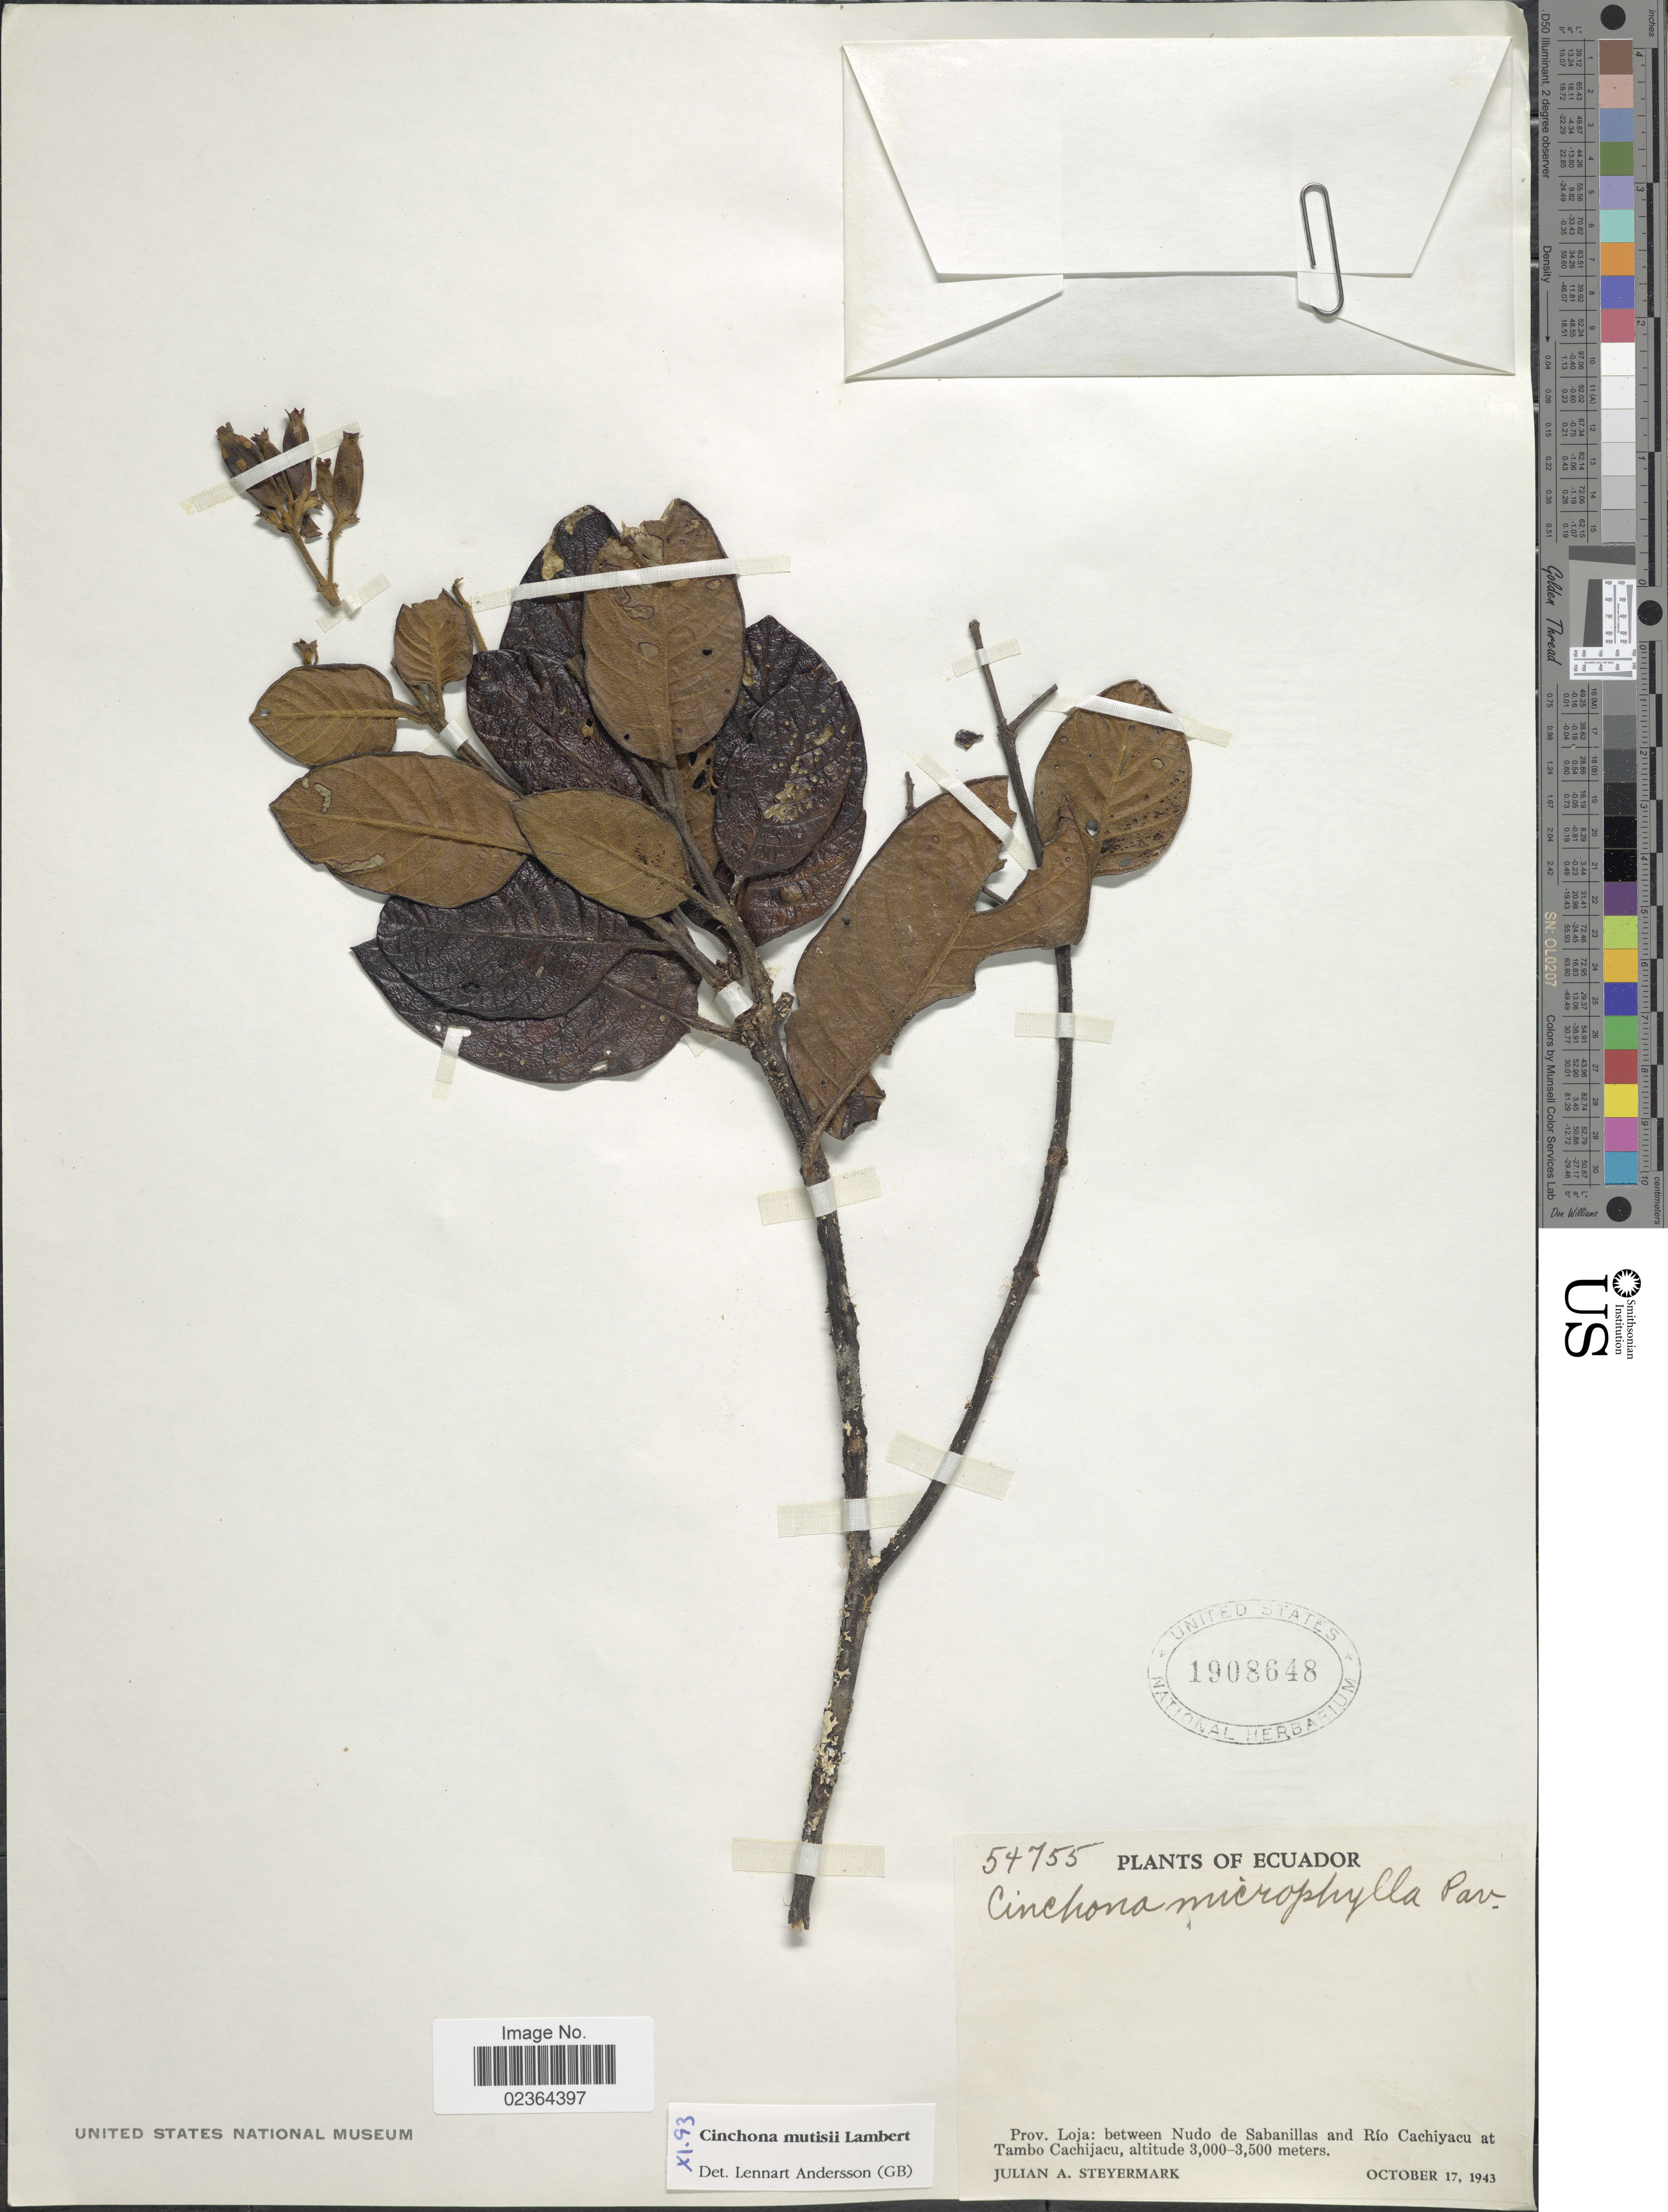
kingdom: Plantae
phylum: Tracheophyta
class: Magnoliopsida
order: Gentianales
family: Rubiaceae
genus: Cinchona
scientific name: Cinchona mutisii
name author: Lamb.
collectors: J. Steyermark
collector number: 54755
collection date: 1943-10-17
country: Ecuador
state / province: Loja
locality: Prov. Loja: between Nudo de Sabanillas and Rio Cachiyacu at Tambo Cachijacu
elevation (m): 3000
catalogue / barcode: US 1908648